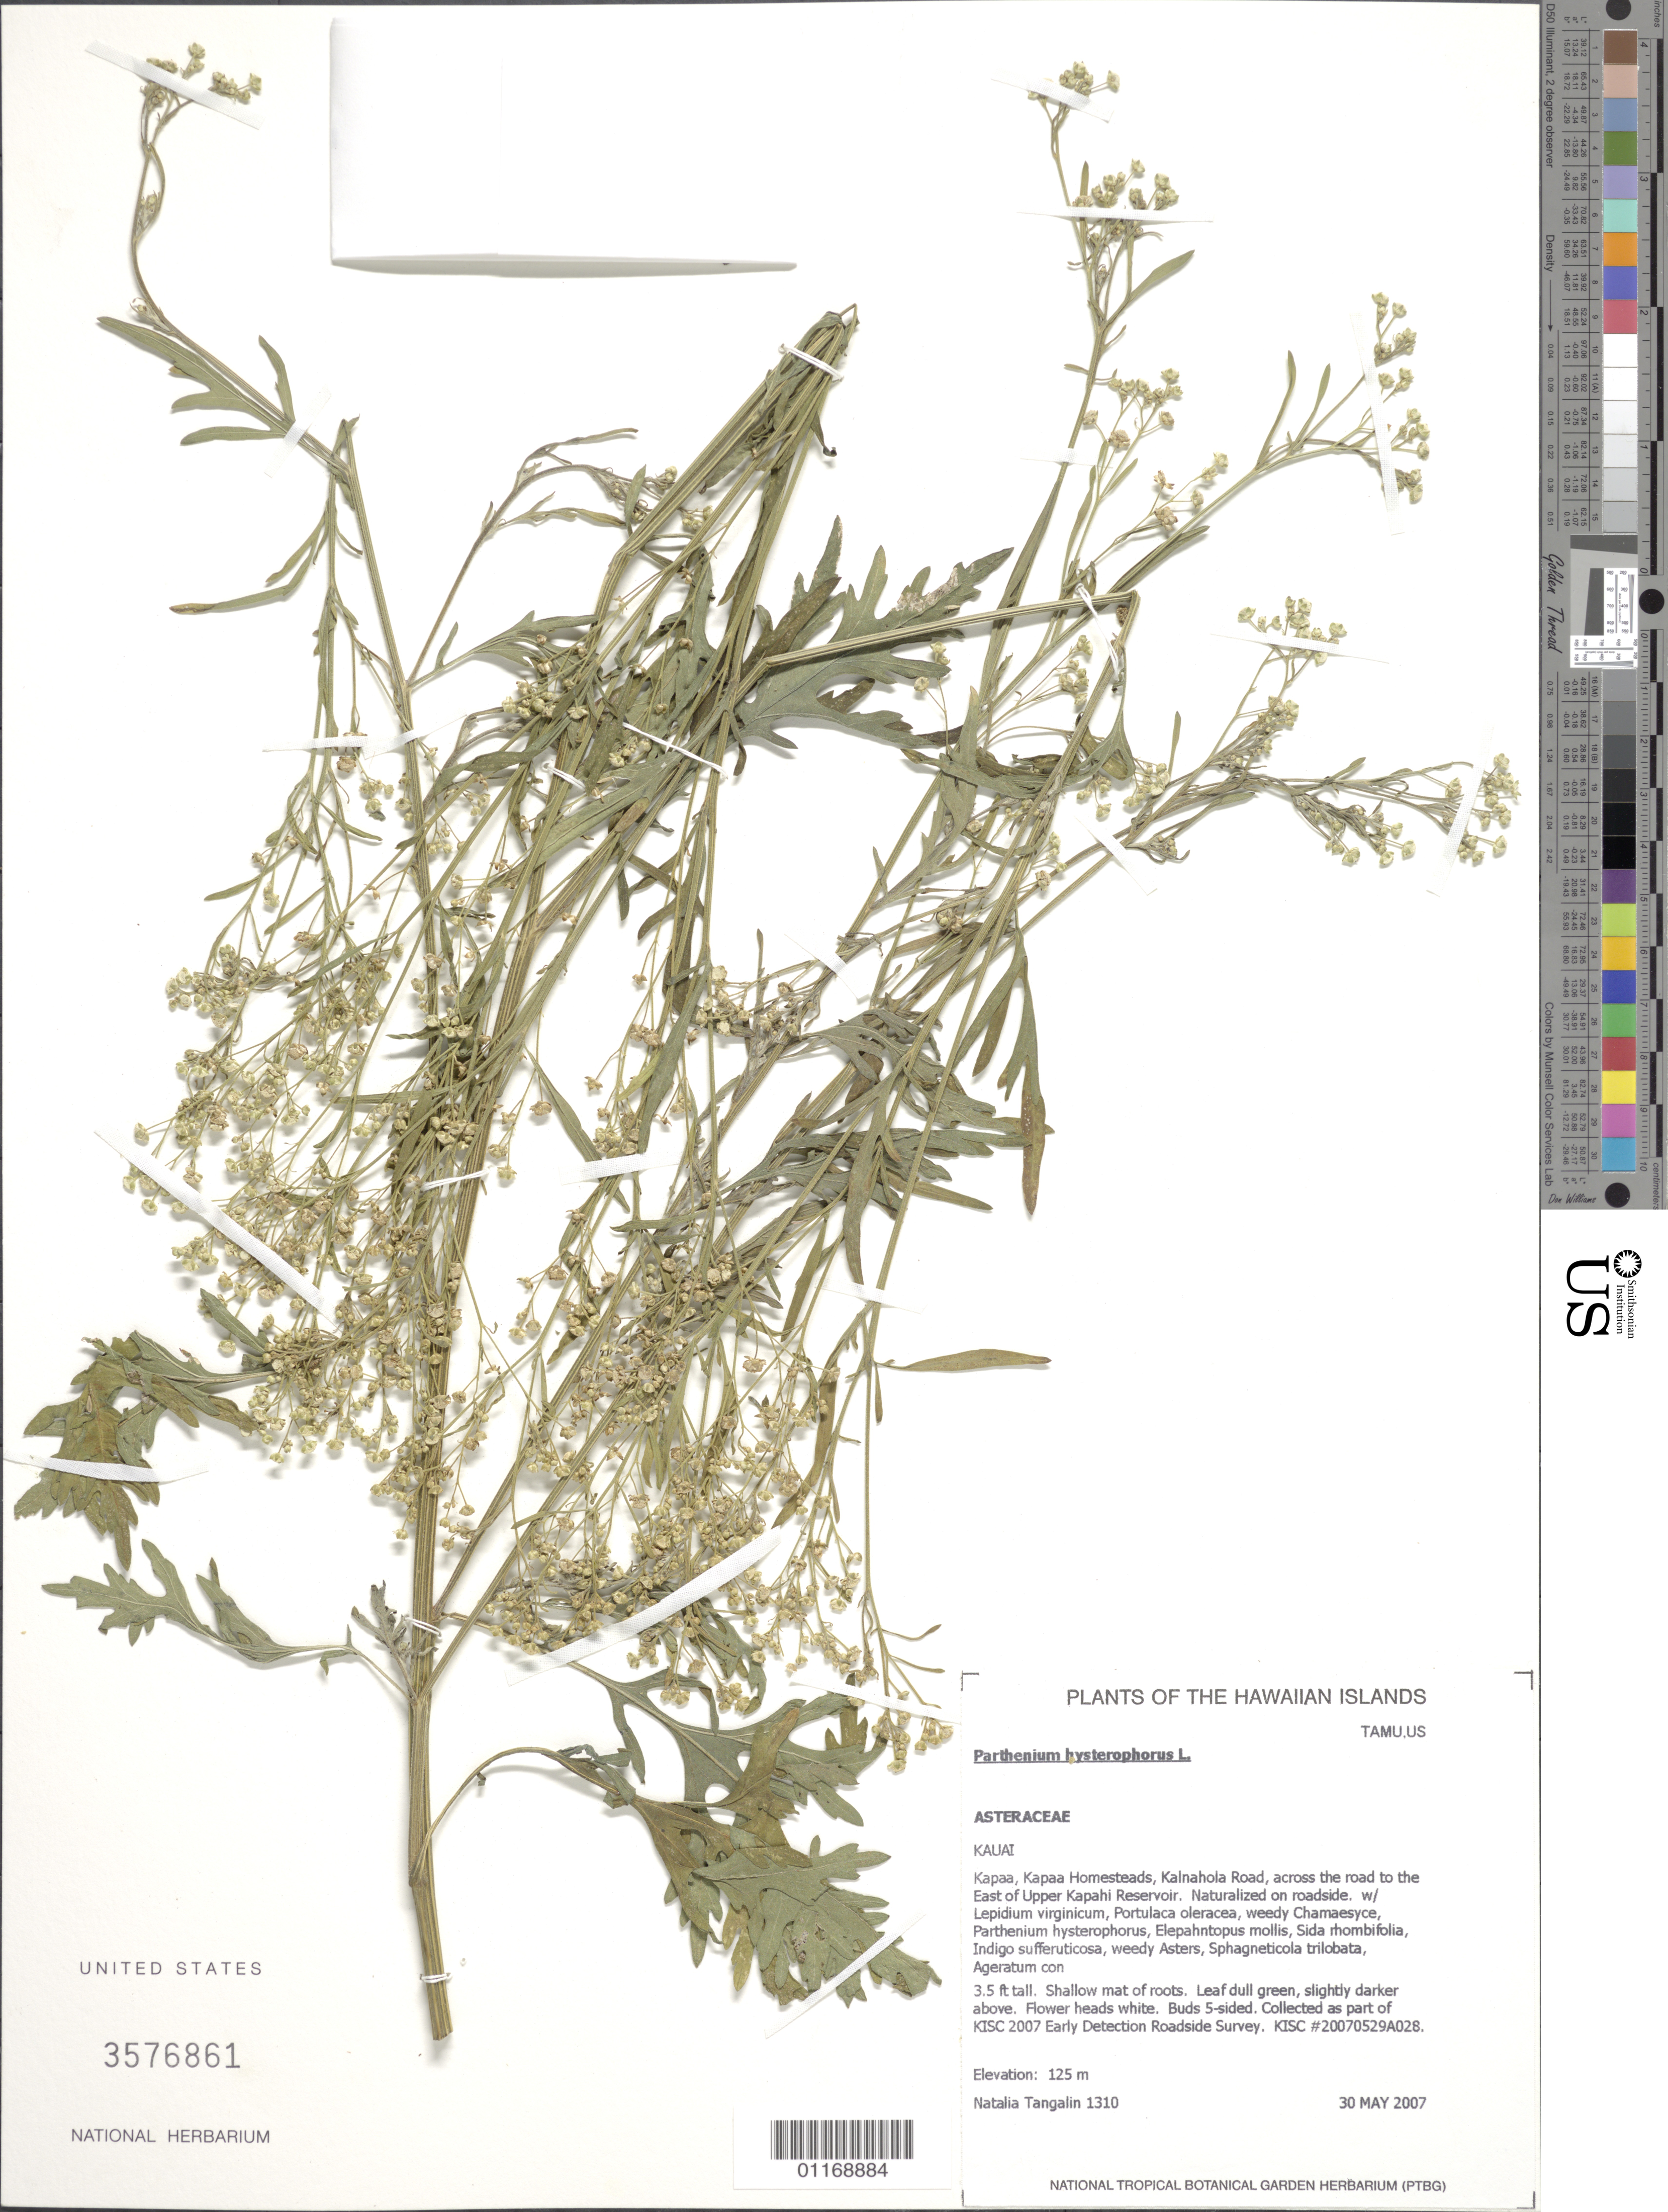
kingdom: Plantae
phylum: Tracheophyta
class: Magnoliopsida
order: Asterales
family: Asteraceae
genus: Parthenium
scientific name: Parthenium hysterophorus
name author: L.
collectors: N. Tangalin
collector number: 1310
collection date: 2007-05-30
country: United States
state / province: Hawaii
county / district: Kauai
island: Kaua'i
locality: Kapaa, Kapaa Homesteads, Kalnahola Road, across the road to the East of Upper Kapahi Reservoir.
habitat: Roadside.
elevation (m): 125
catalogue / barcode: US 3576861